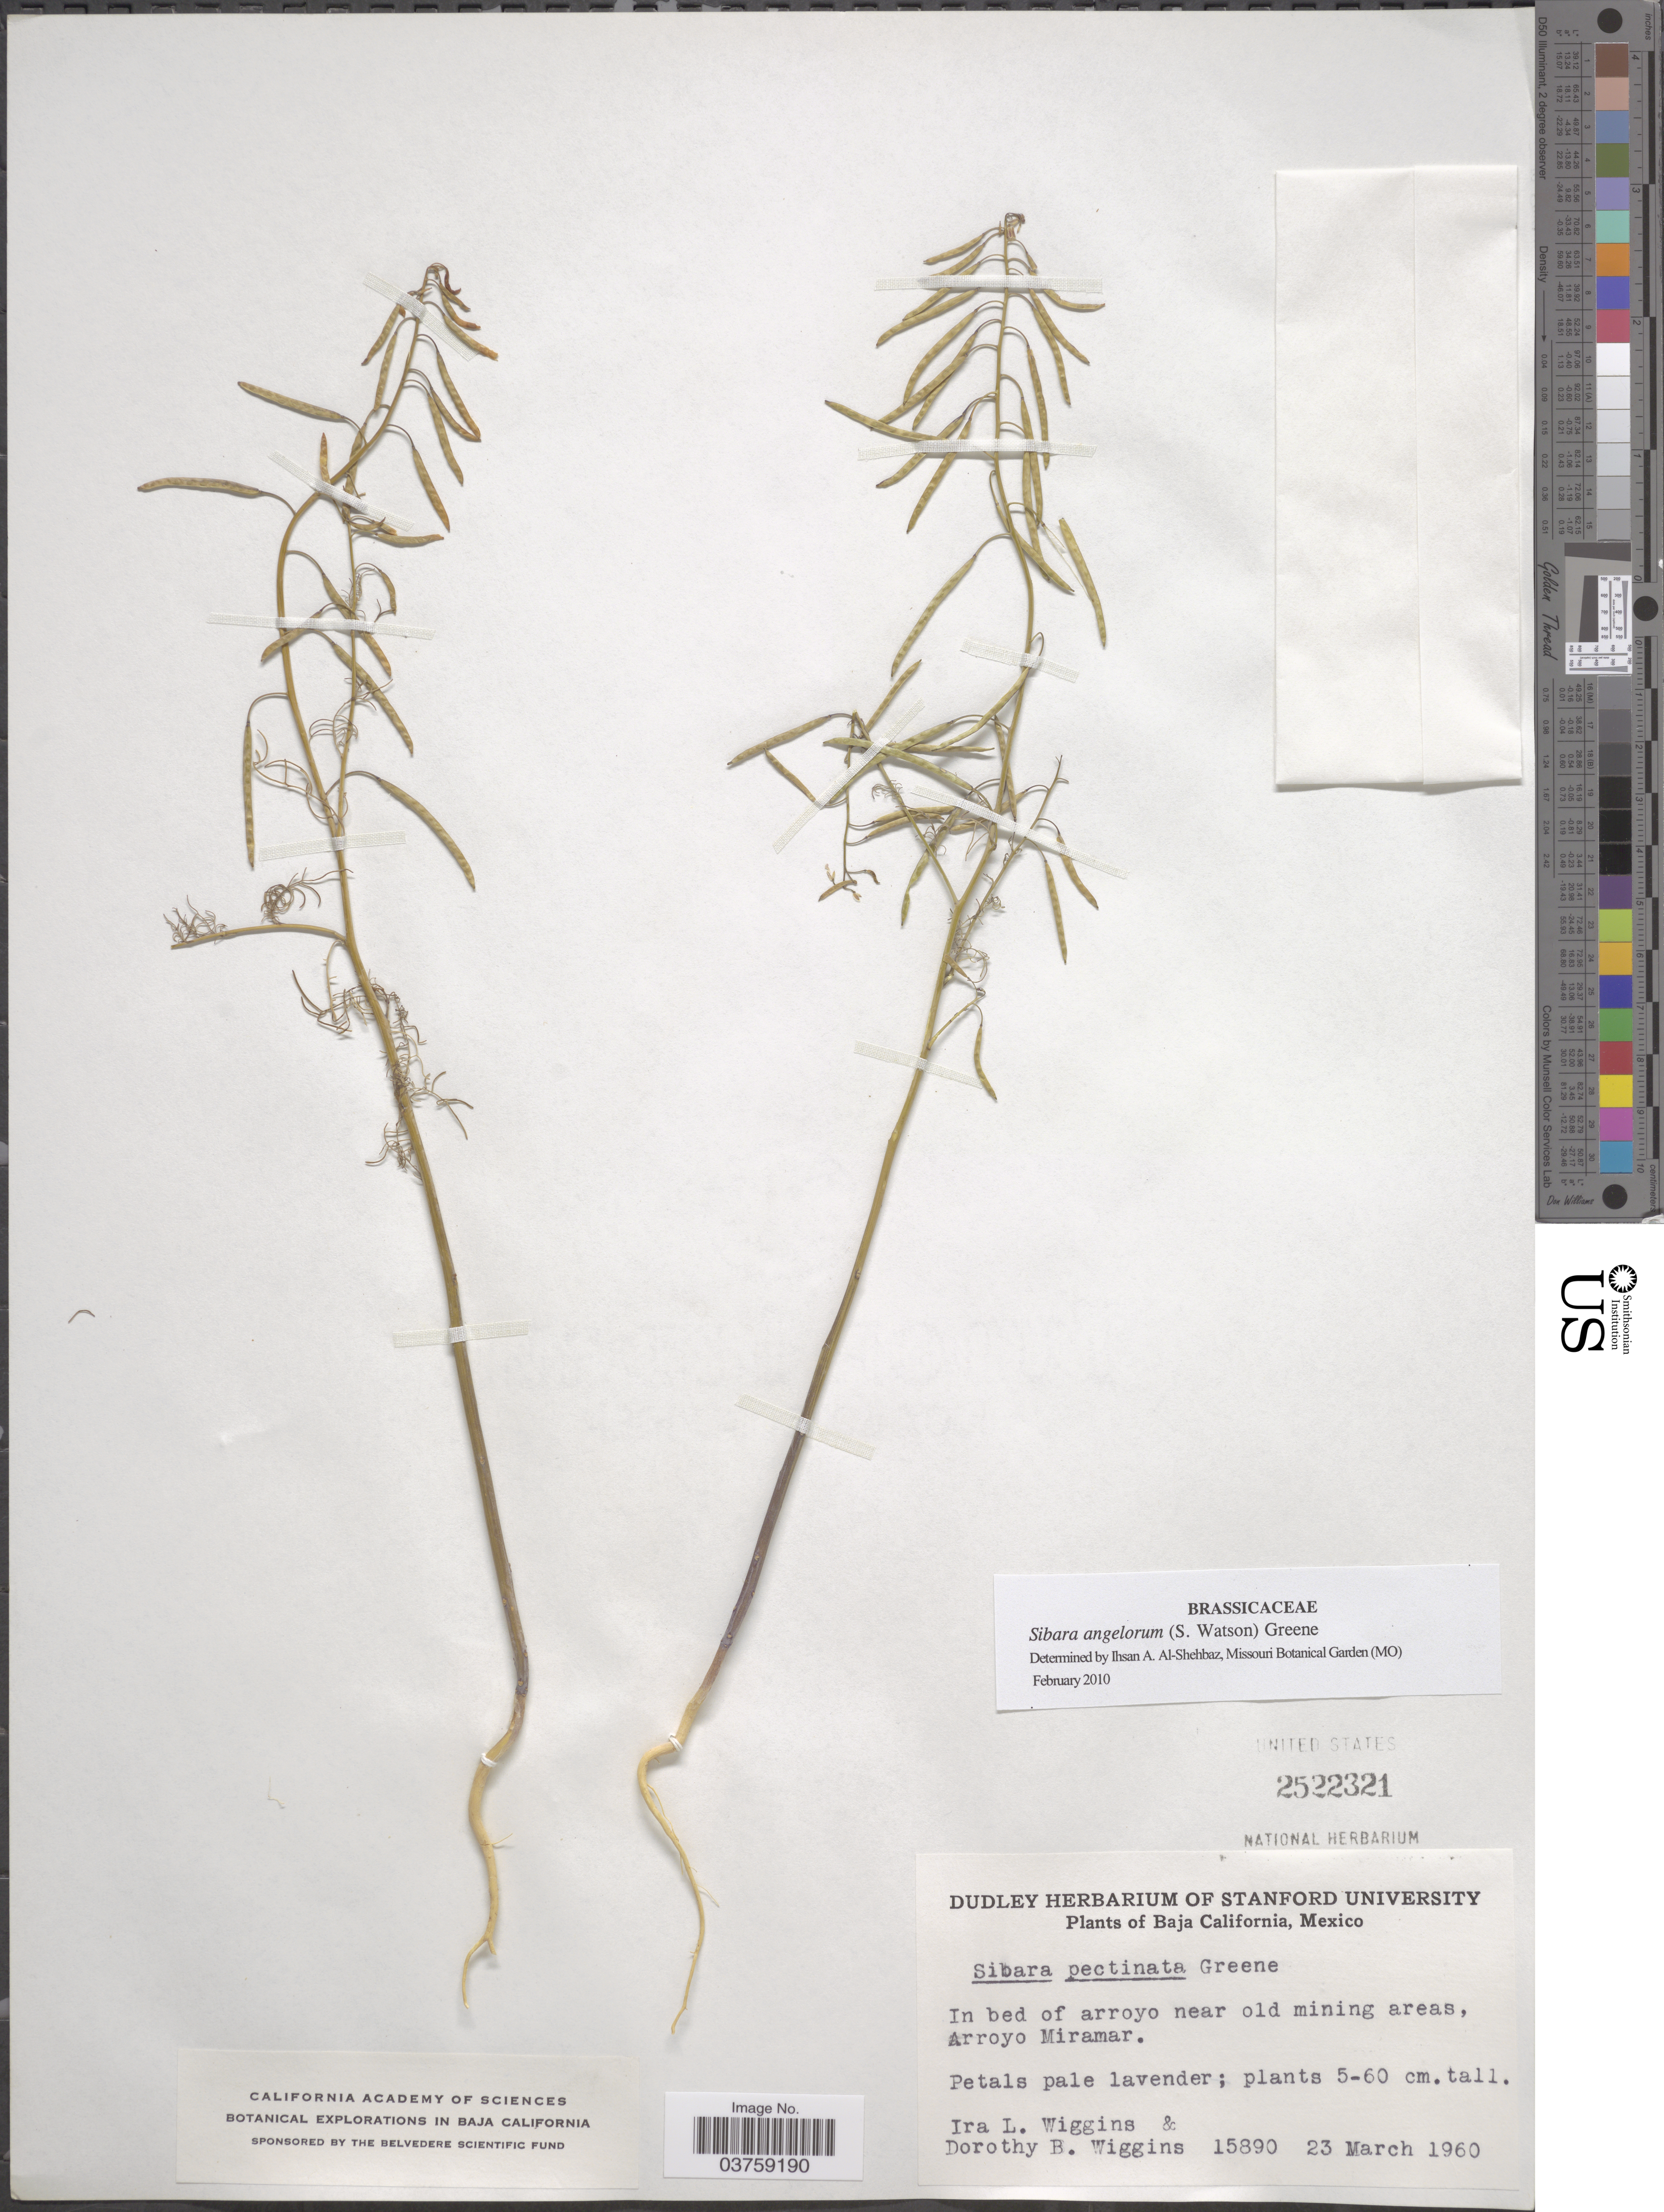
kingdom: Plantae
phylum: Tracheophyta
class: Magnoliopsida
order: Brassicales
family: Brassicaceae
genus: Sibara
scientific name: Sibara angelorum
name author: (S. Watson) Greene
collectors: I. L. Wiggins & D. B. Wiggins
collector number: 15890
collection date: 1960-03-23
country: Mexico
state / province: Baja California Norte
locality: In bed of arroyo near old mining areas, Arroyo Miramar.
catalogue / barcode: US 2522321